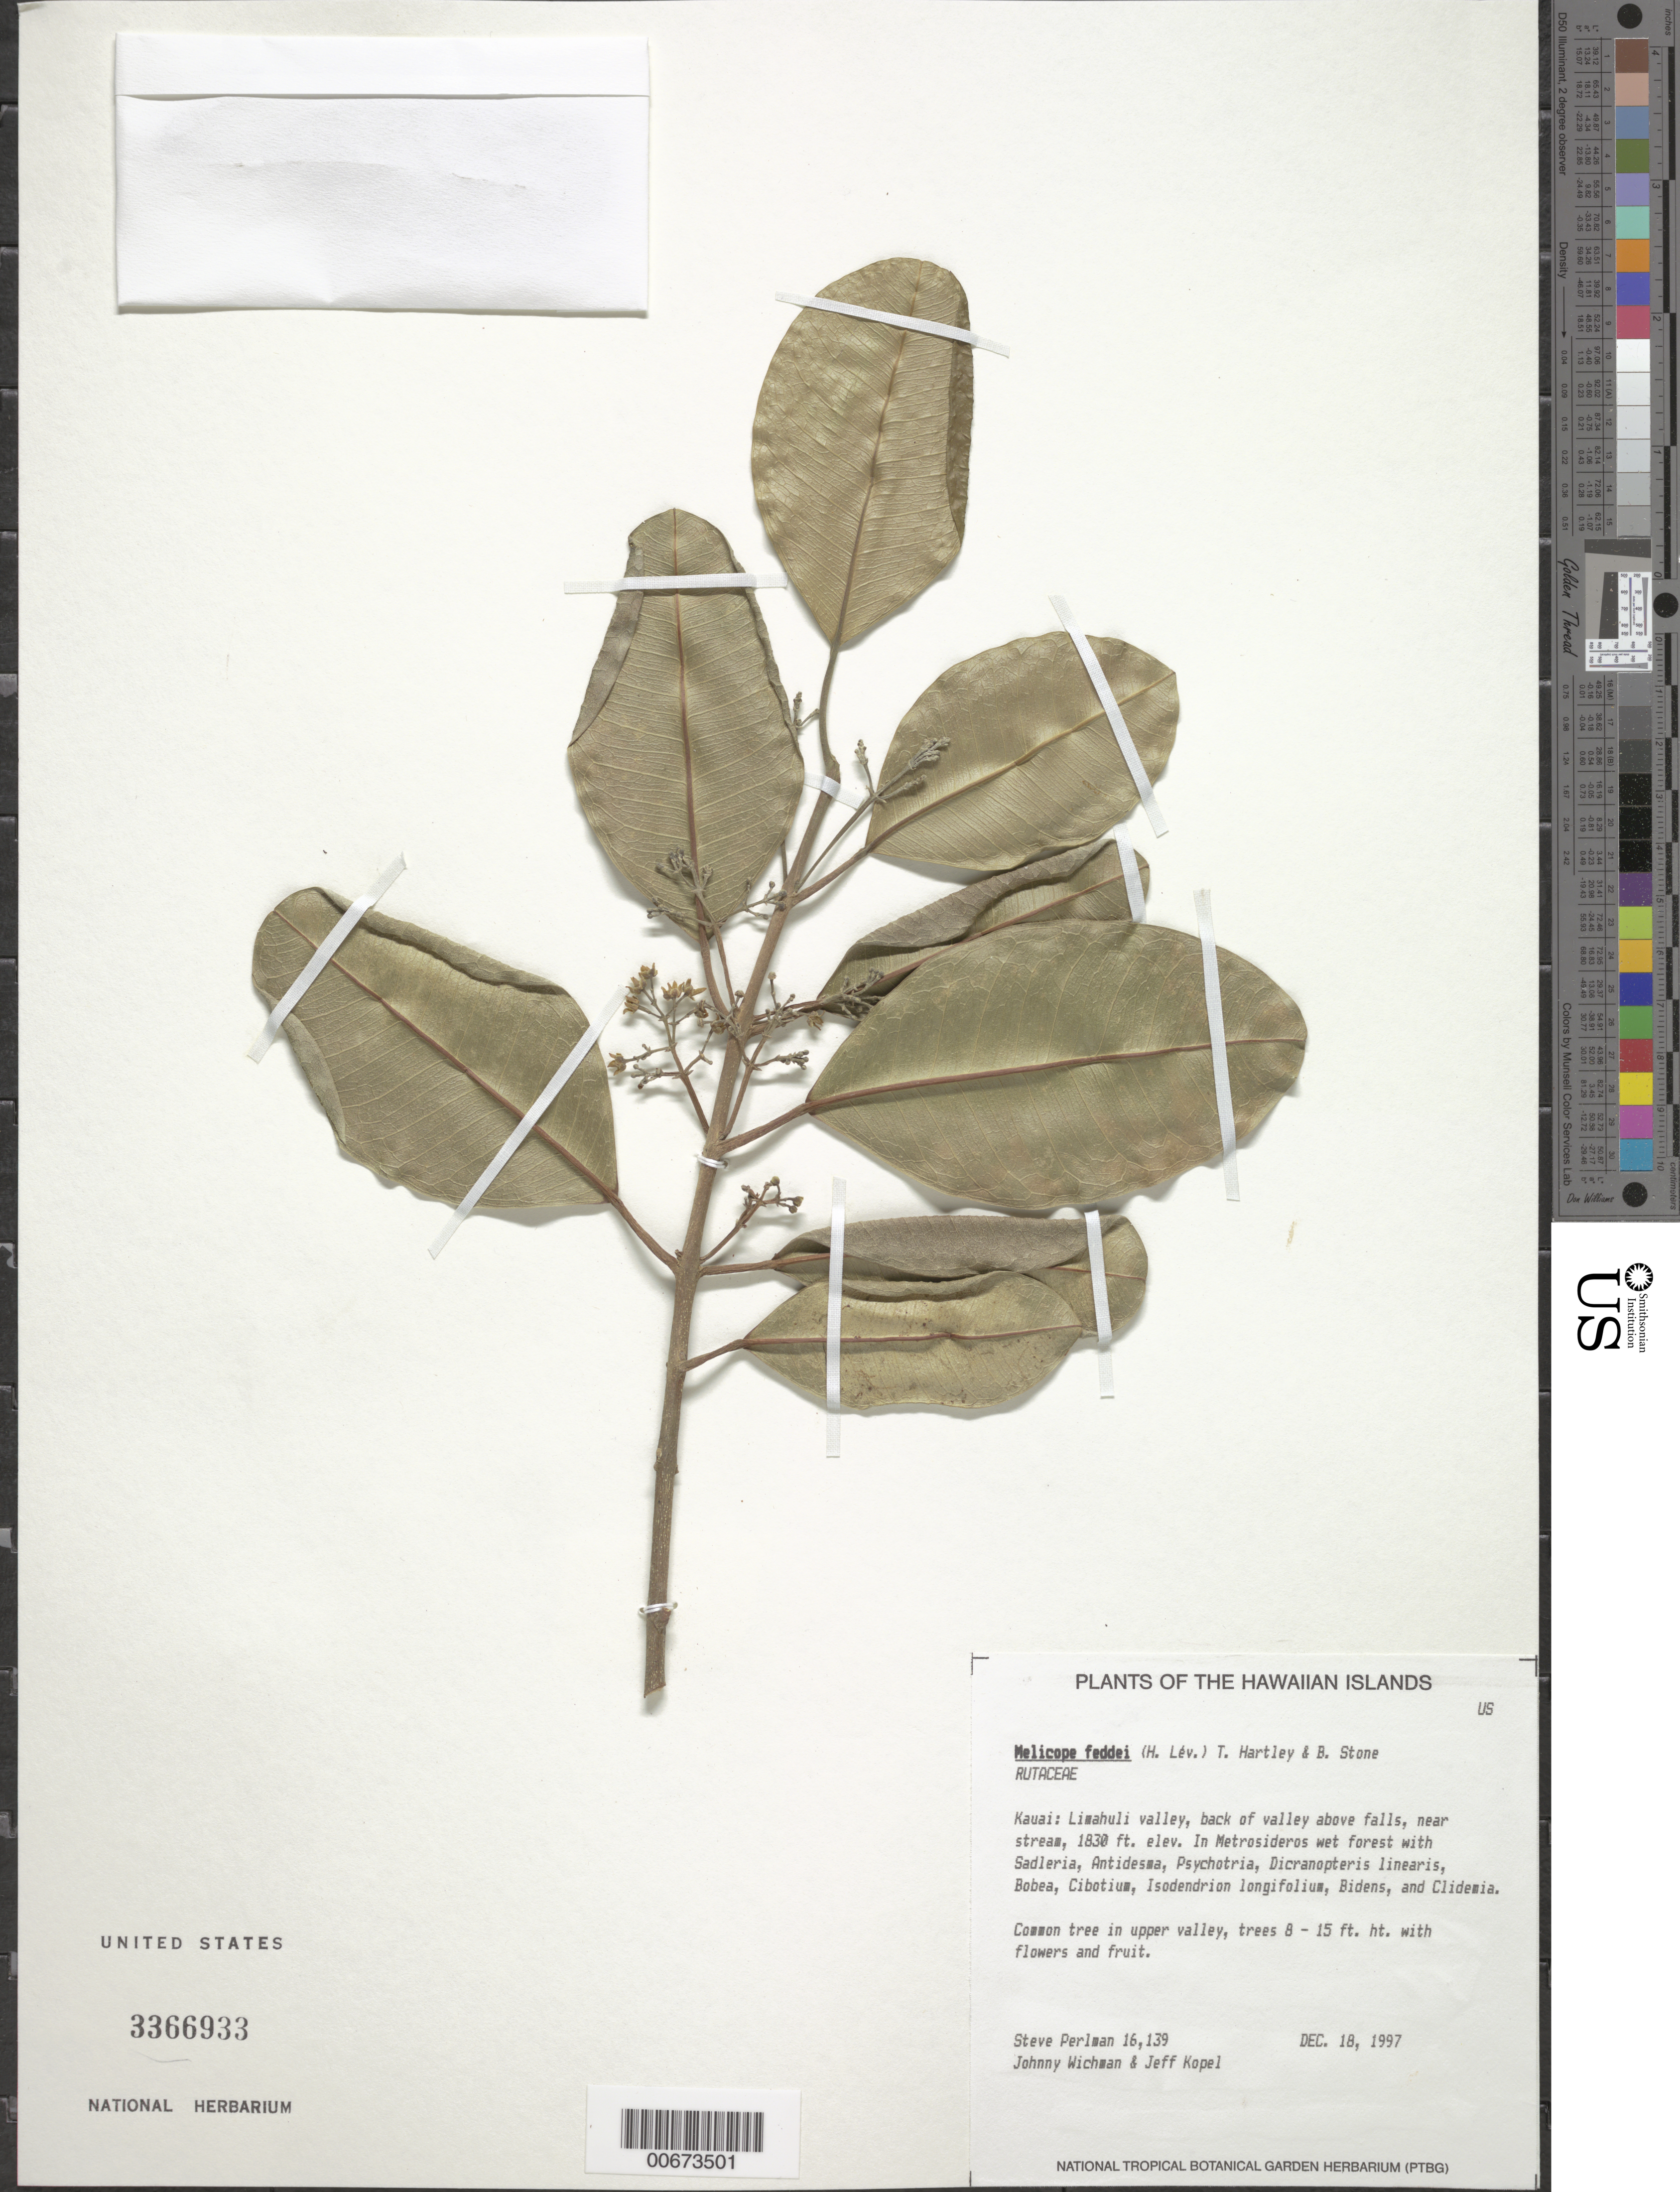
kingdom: Plantae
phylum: Tracheophyta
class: Magnoliopsida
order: Sapindales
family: Rutaceae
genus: Melicope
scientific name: Melicope feddei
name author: (H. Lév.) T.G. Hartley & B.C. Stone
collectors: S. P. Perlman, J. Wichman & J. Kopel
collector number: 16139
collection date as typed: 18 Dec 1997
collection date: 1997-12-18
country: United States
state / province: Hawaii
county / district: Kauai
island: Kaua'i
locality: Limahuli valley, back of valley above falls, near stream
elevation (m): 558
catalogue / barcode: US 3366933